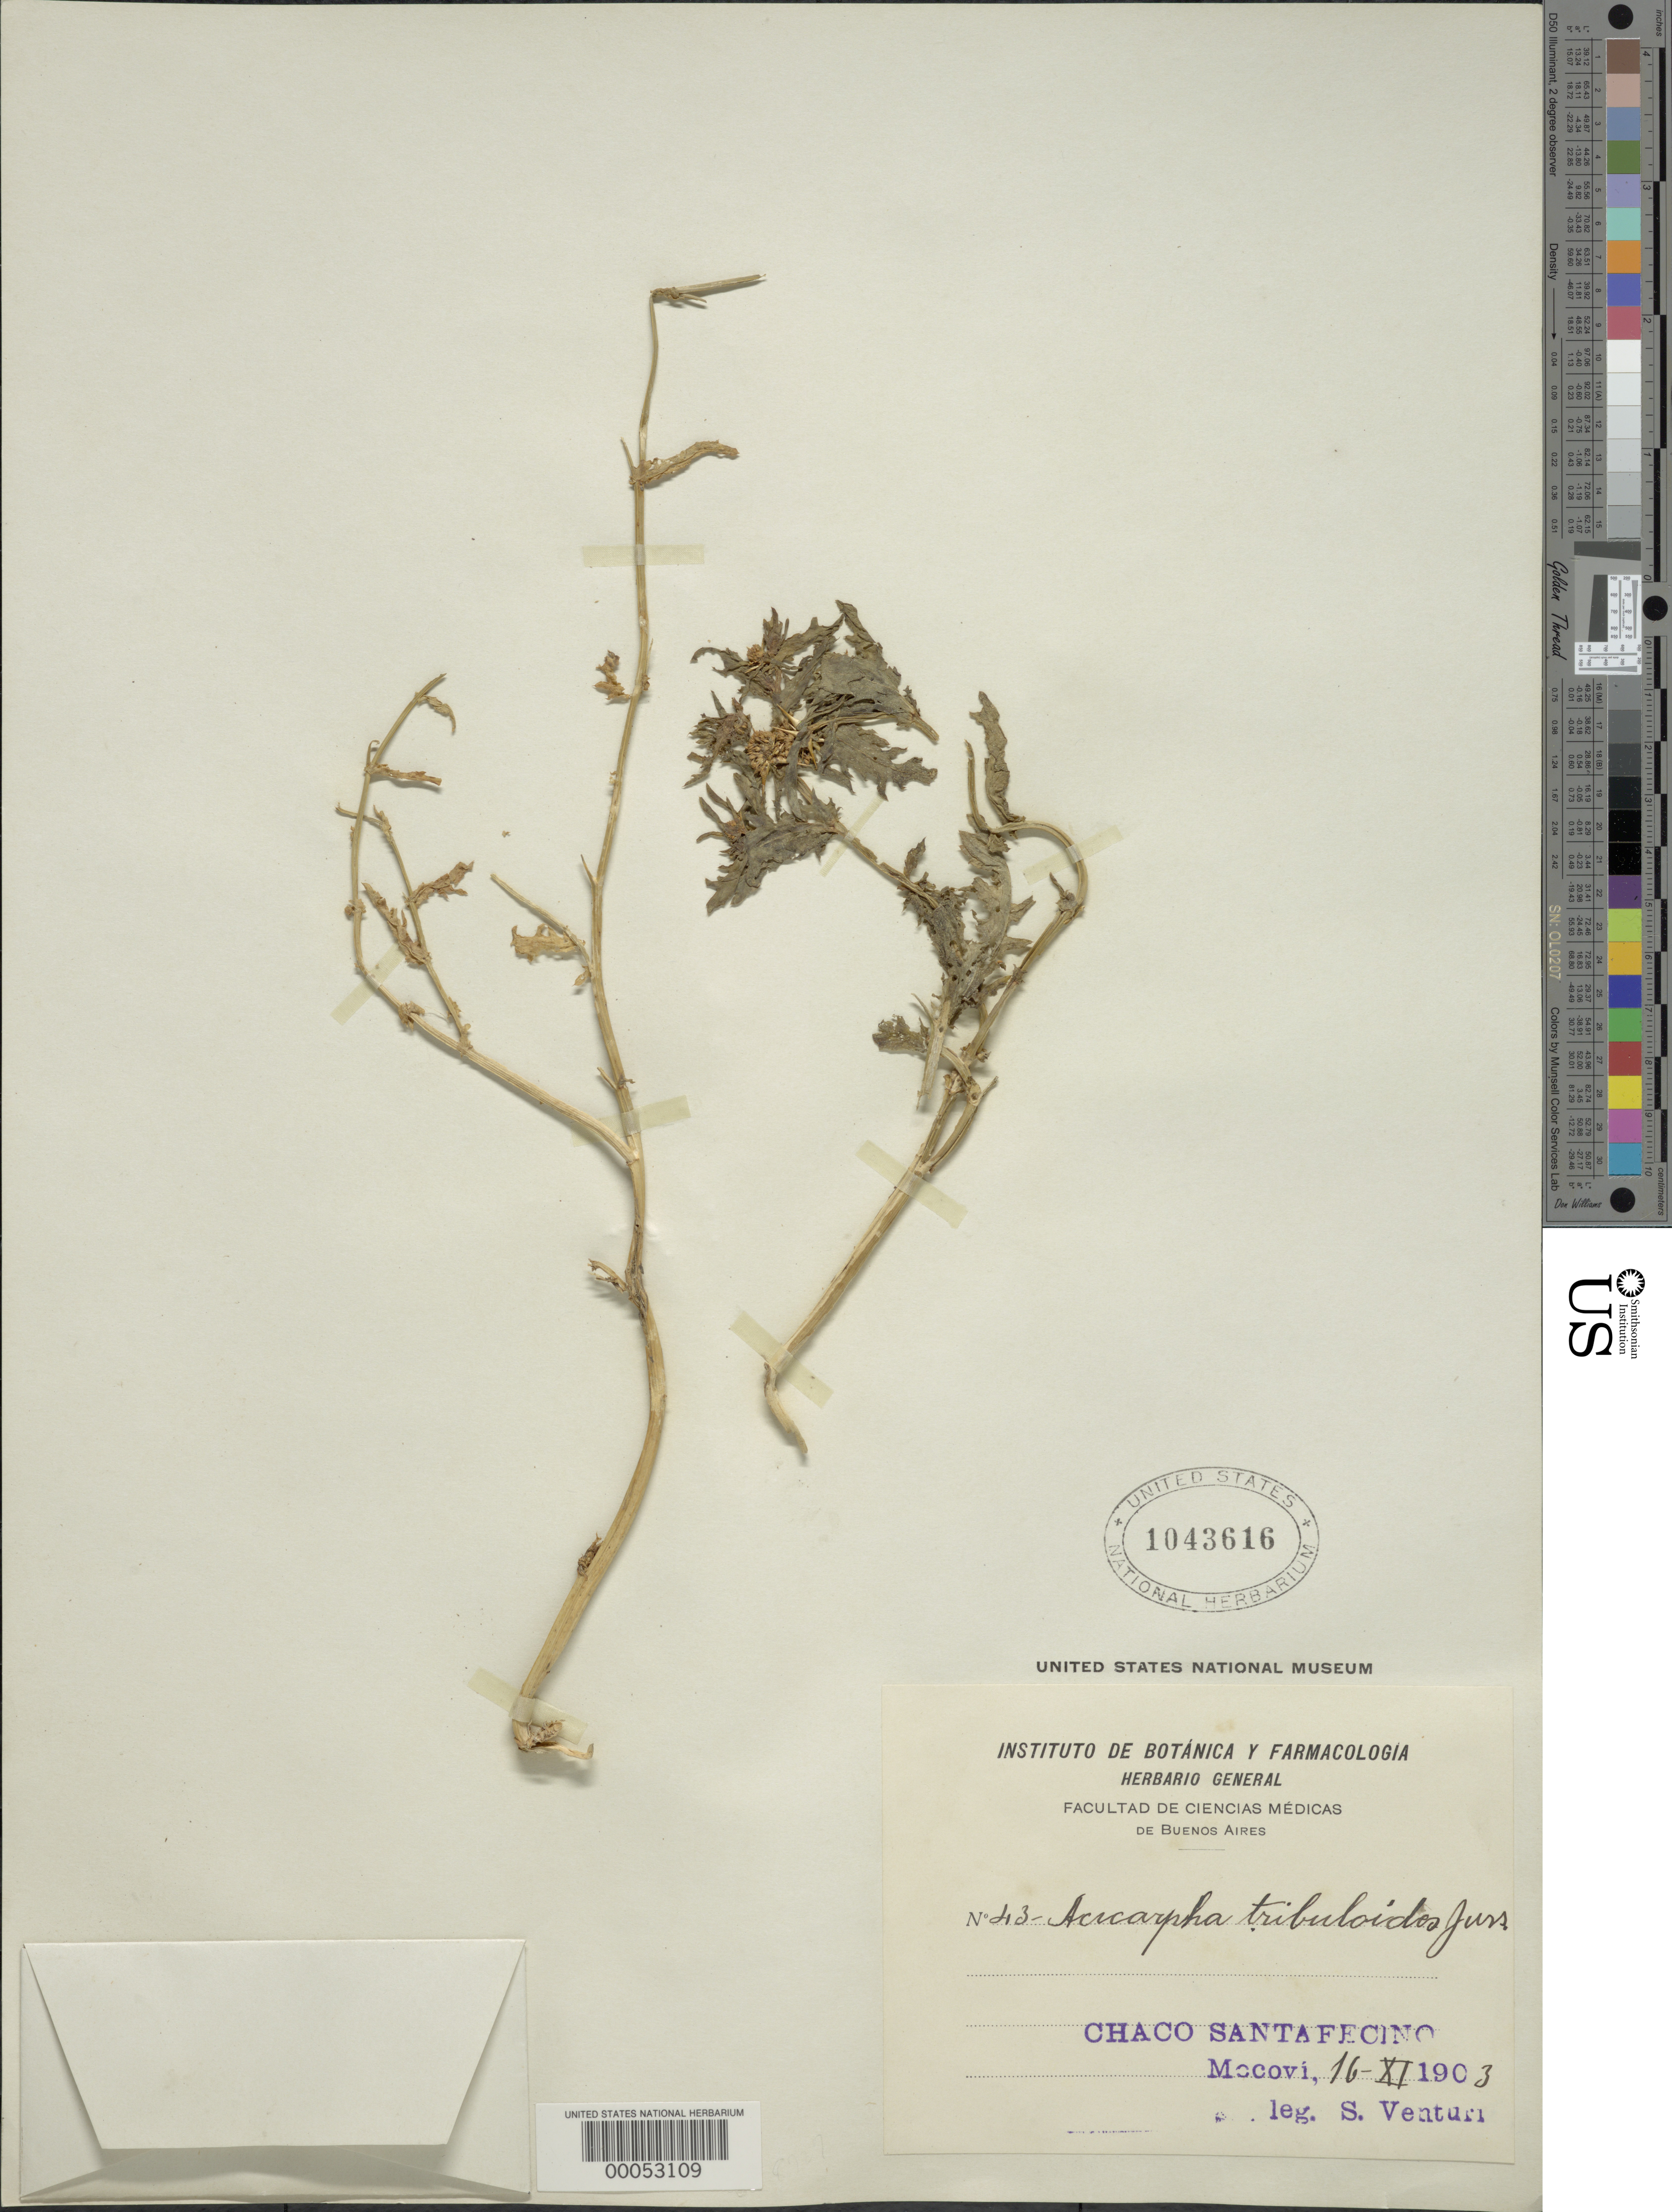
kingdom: Plantae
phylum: Tracheophyta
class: Magnoliopsida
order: Asterales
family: Calyceraceae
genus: Acicarpha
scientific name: Acicarpha tribuloides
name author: Juss.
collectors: S. Venturi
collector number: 213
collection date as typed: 16 Nov 1903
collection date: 1903-11-16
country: Argentina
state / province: Buenos Aires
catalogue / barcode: US 1043616